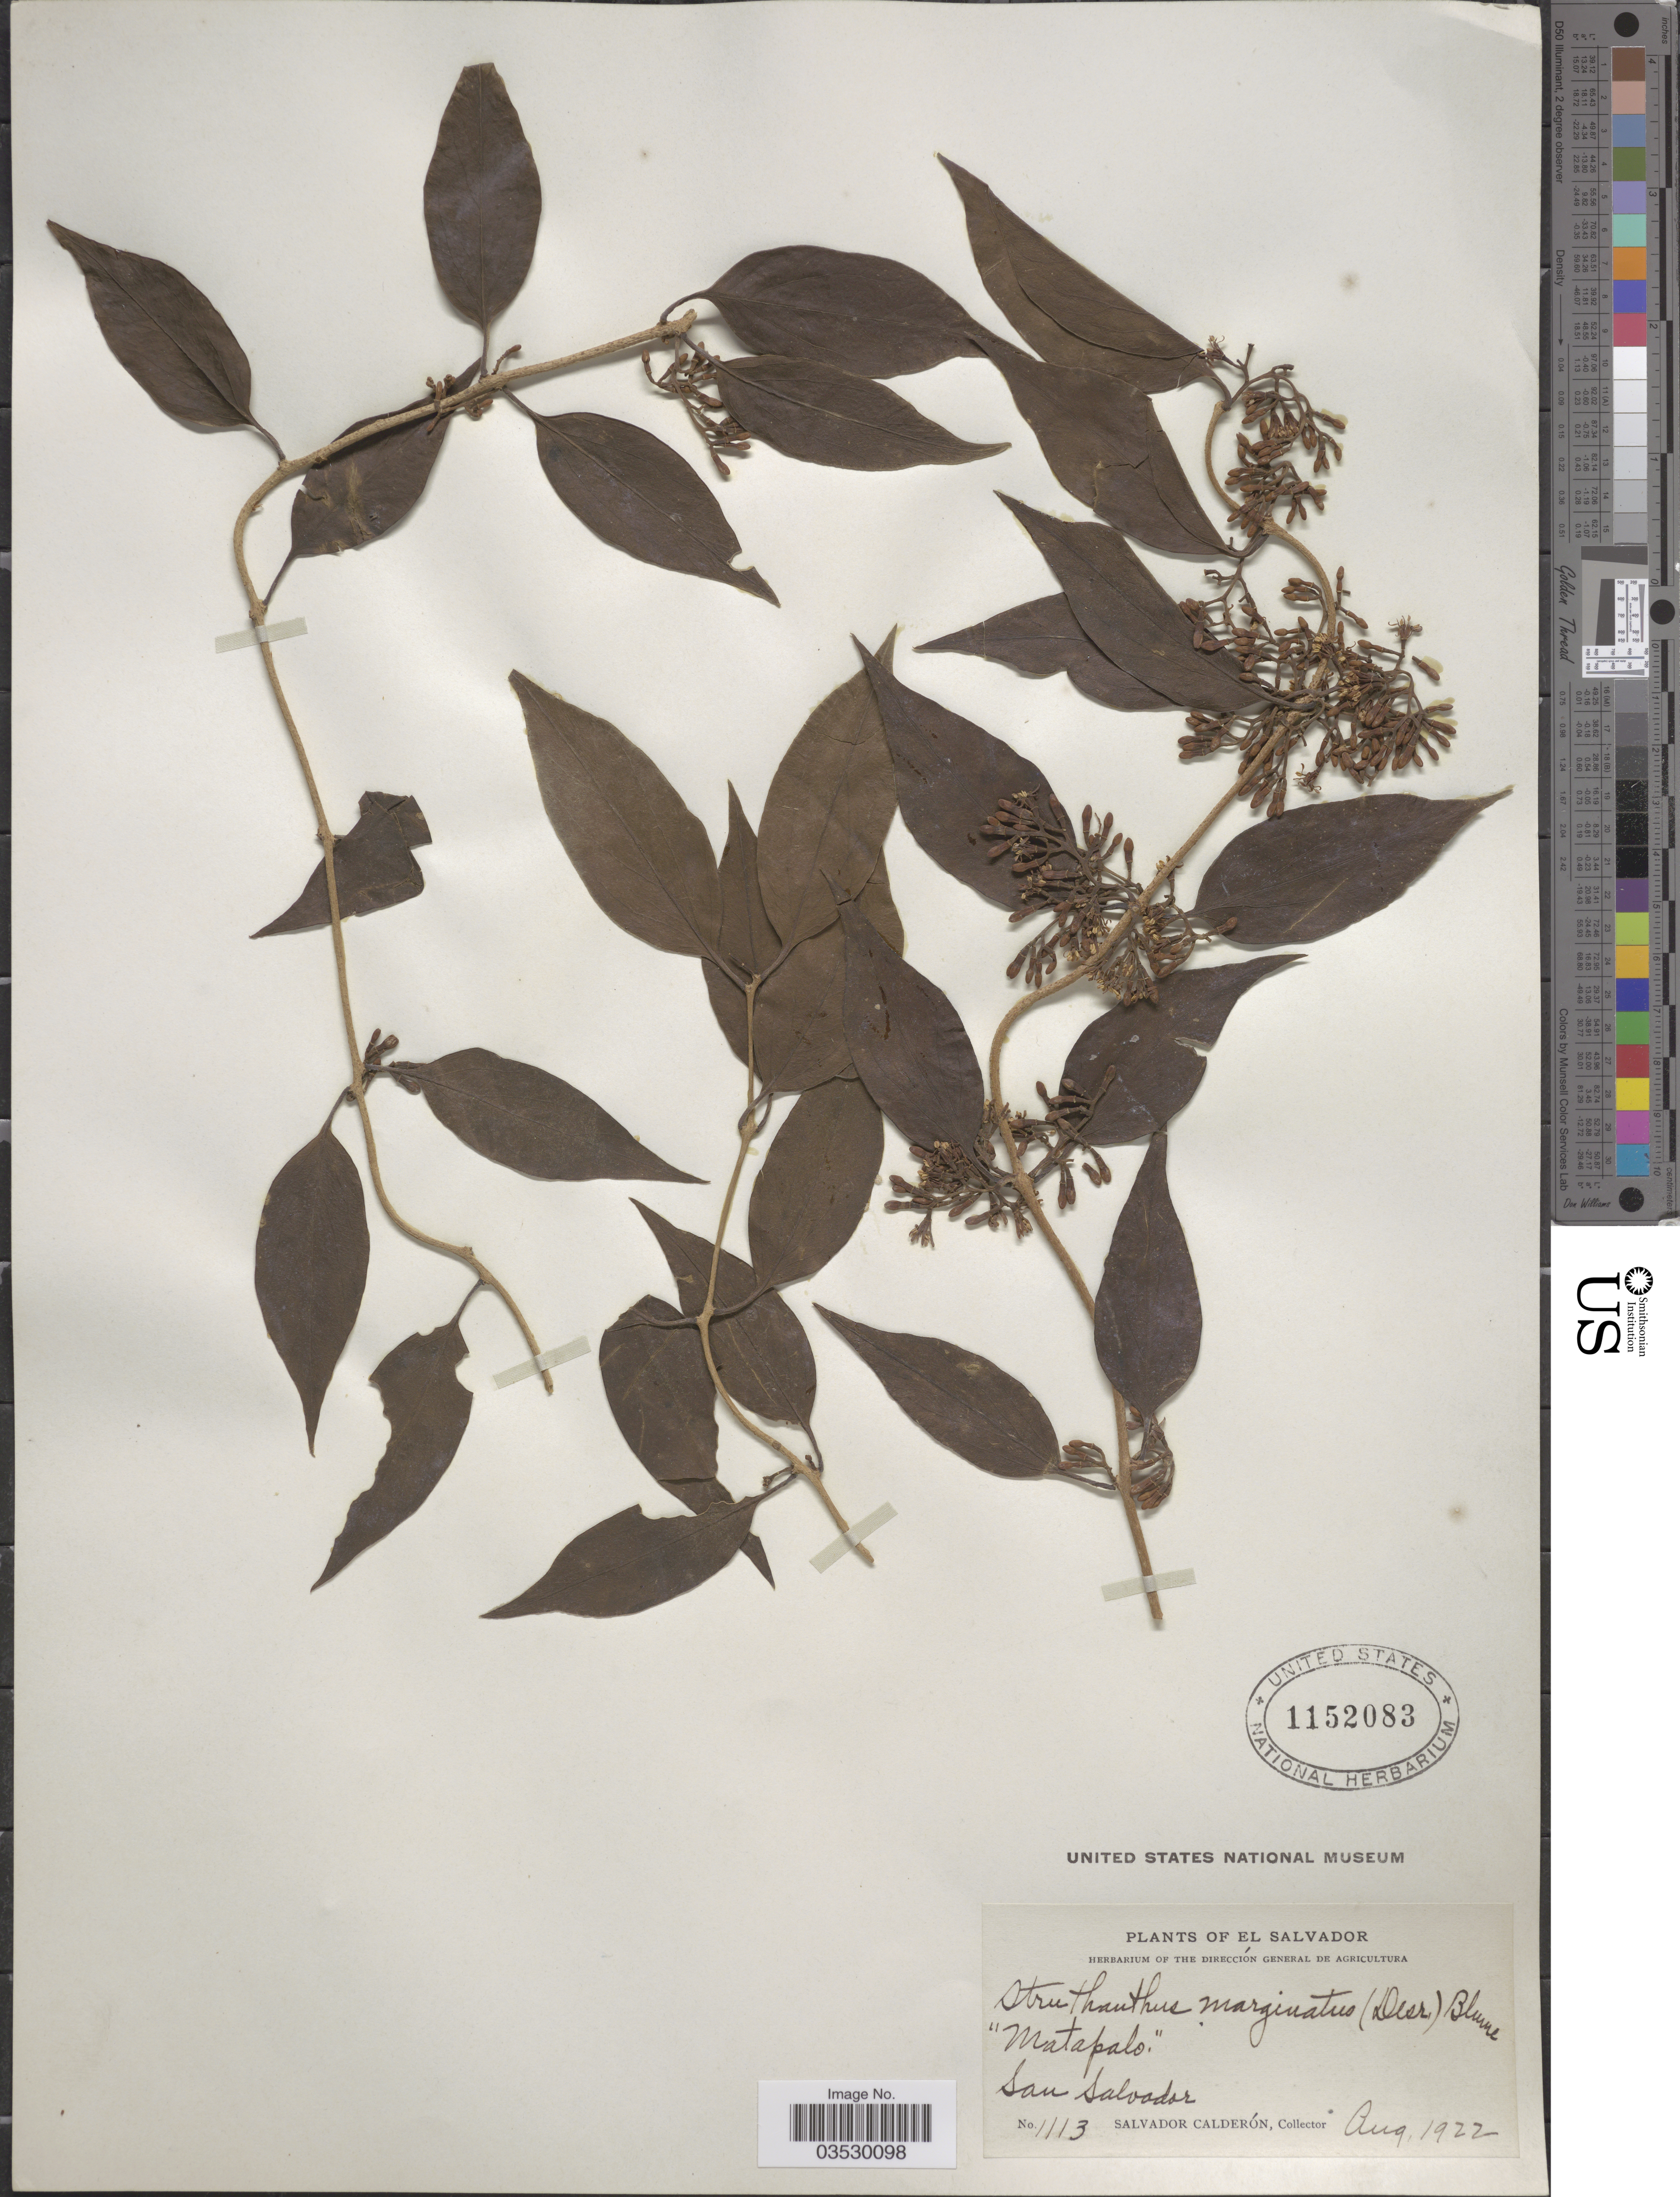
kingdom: Plantae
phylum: Tracheophyta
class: Magnoliopsida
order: Santalales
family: Loranthaceae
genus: Struthanthus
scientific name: Struthanthus marginatus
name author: (Desr.) Blume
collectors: S. Calderón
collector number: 1113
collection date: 1922-08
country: El Salvador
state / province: San Salvador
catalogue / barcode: US 1152083